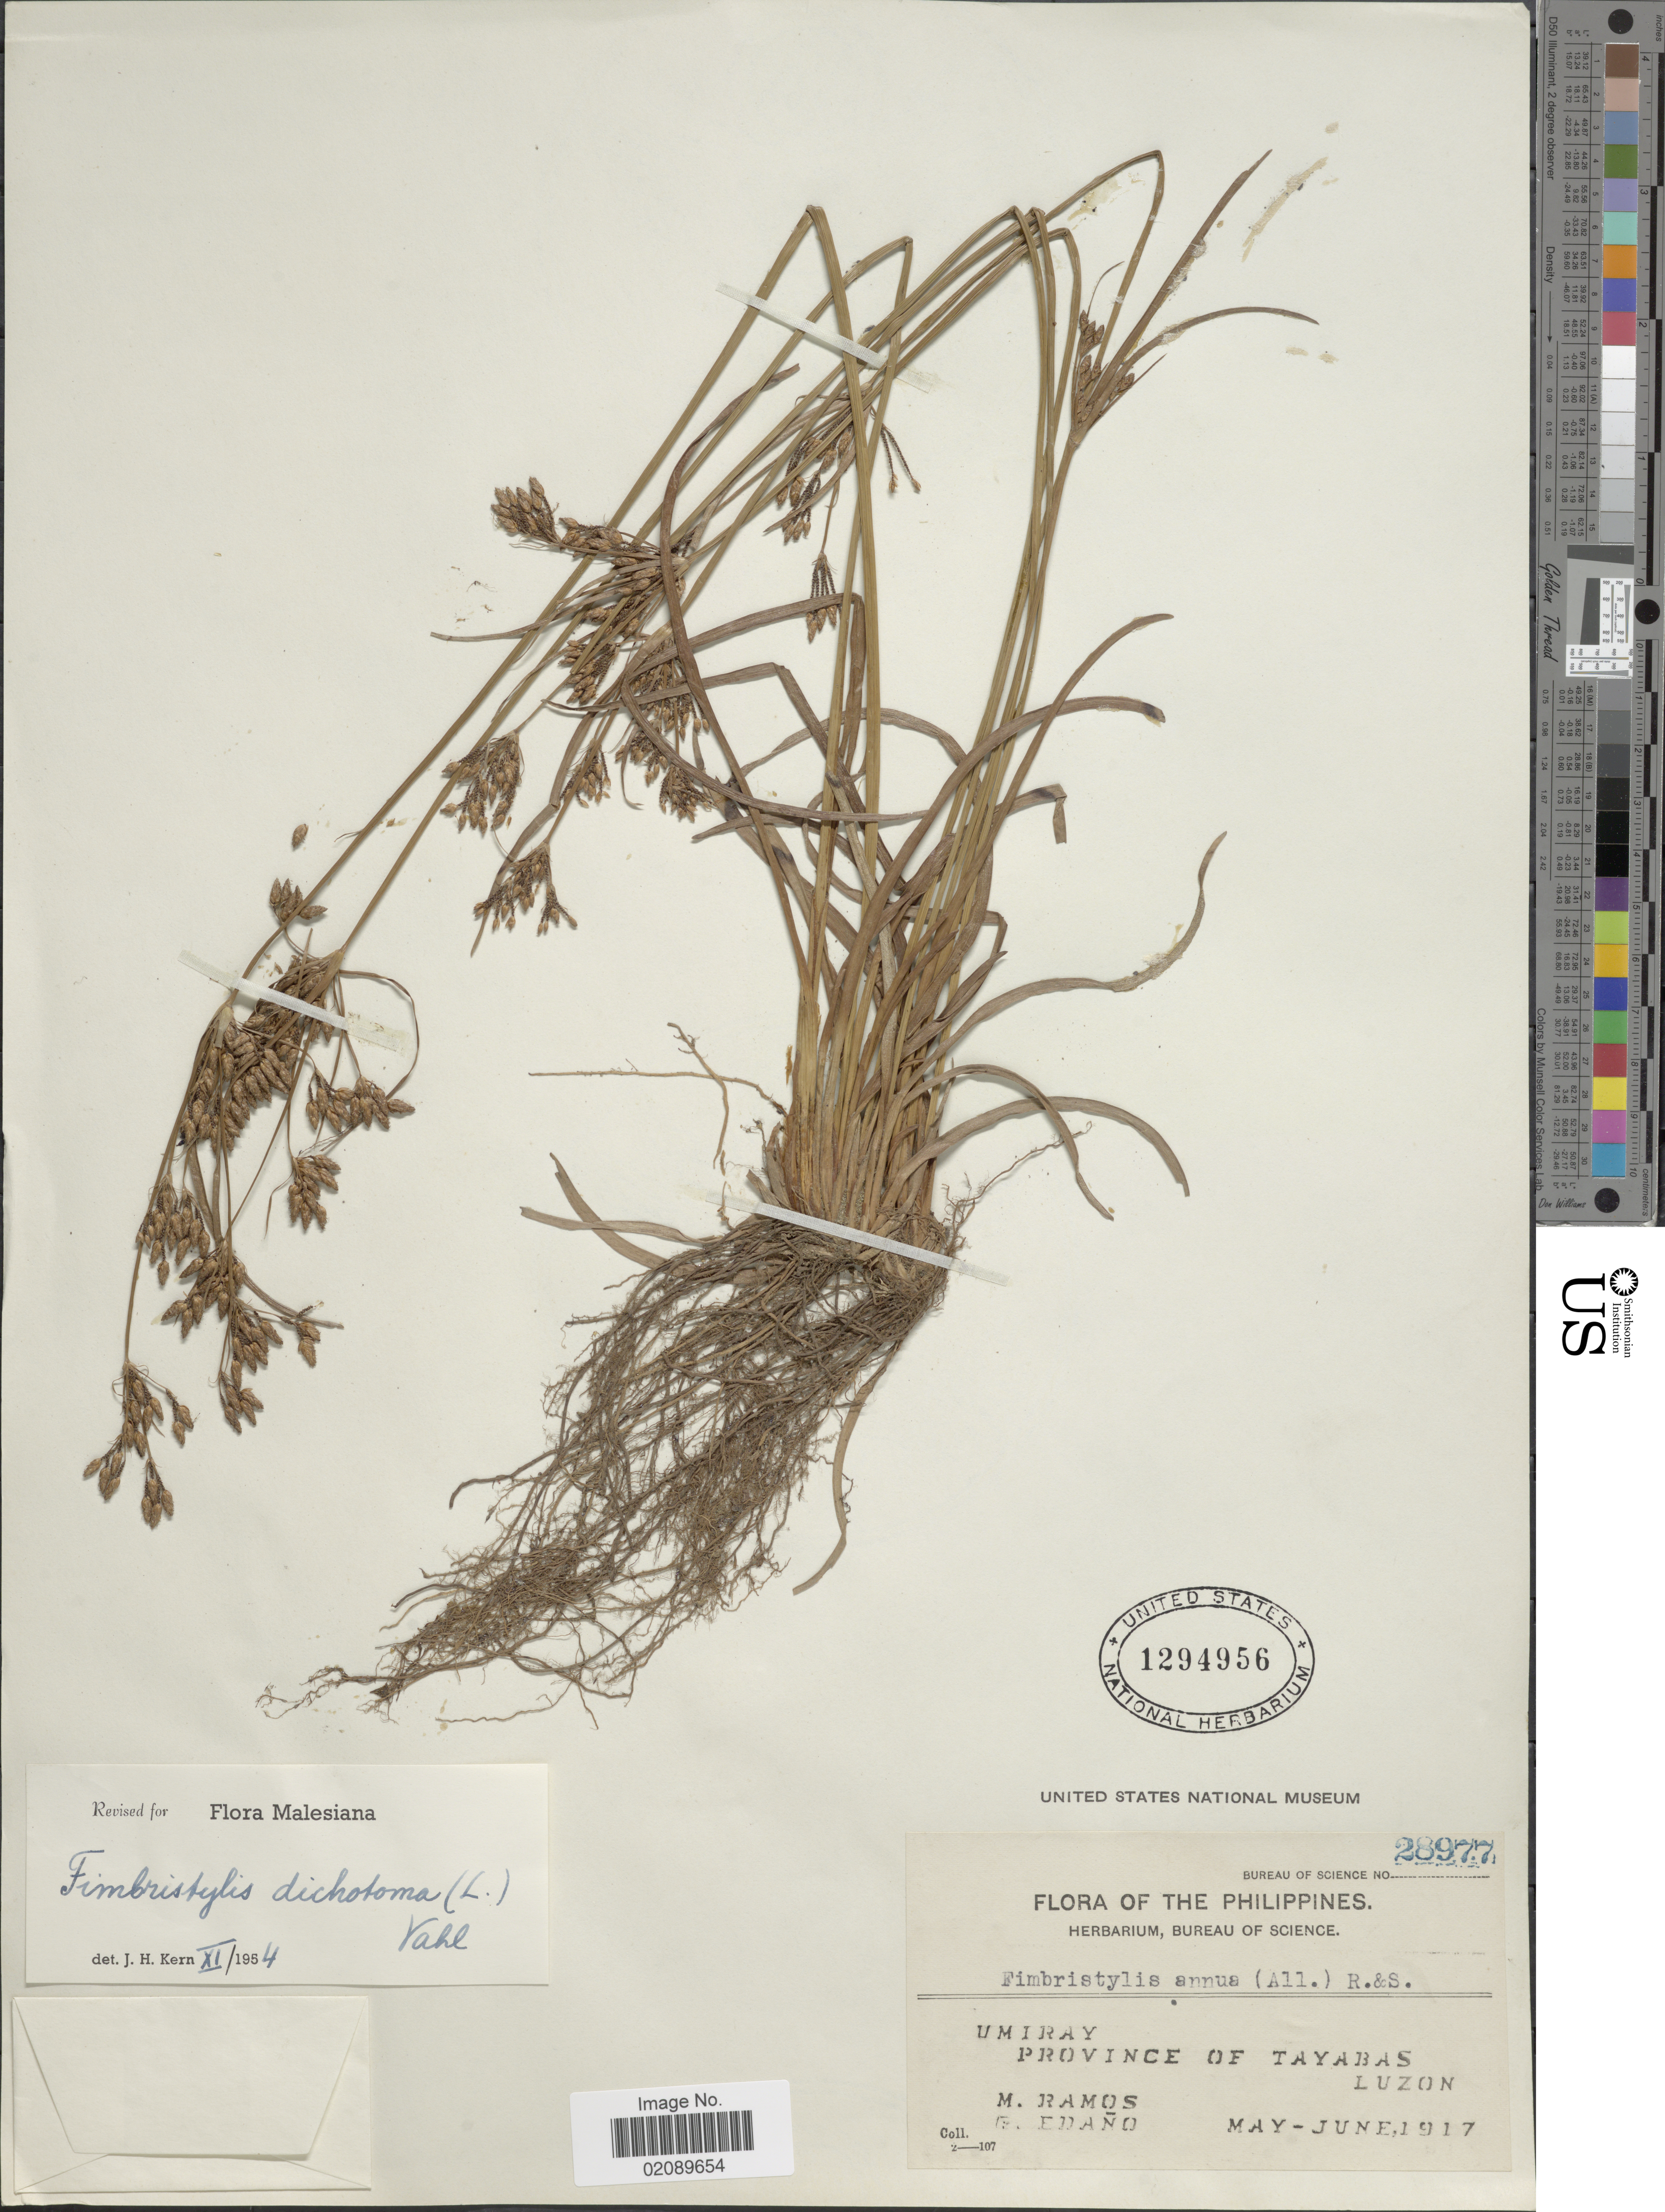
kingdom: Plantae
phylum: Tracheophyta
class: Liliopsida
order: Poales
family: Cyperaceae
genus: Fimbristylis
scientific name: Fimbristylis dichotoma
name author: (L.) Vahl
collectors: M. Ramos & G. Edaño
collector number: Bureau of Science 28977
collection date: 1917-05/1917-06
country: Philippines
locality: Umiray, Province of Tayabas, Luzon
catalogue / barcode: US 1294956